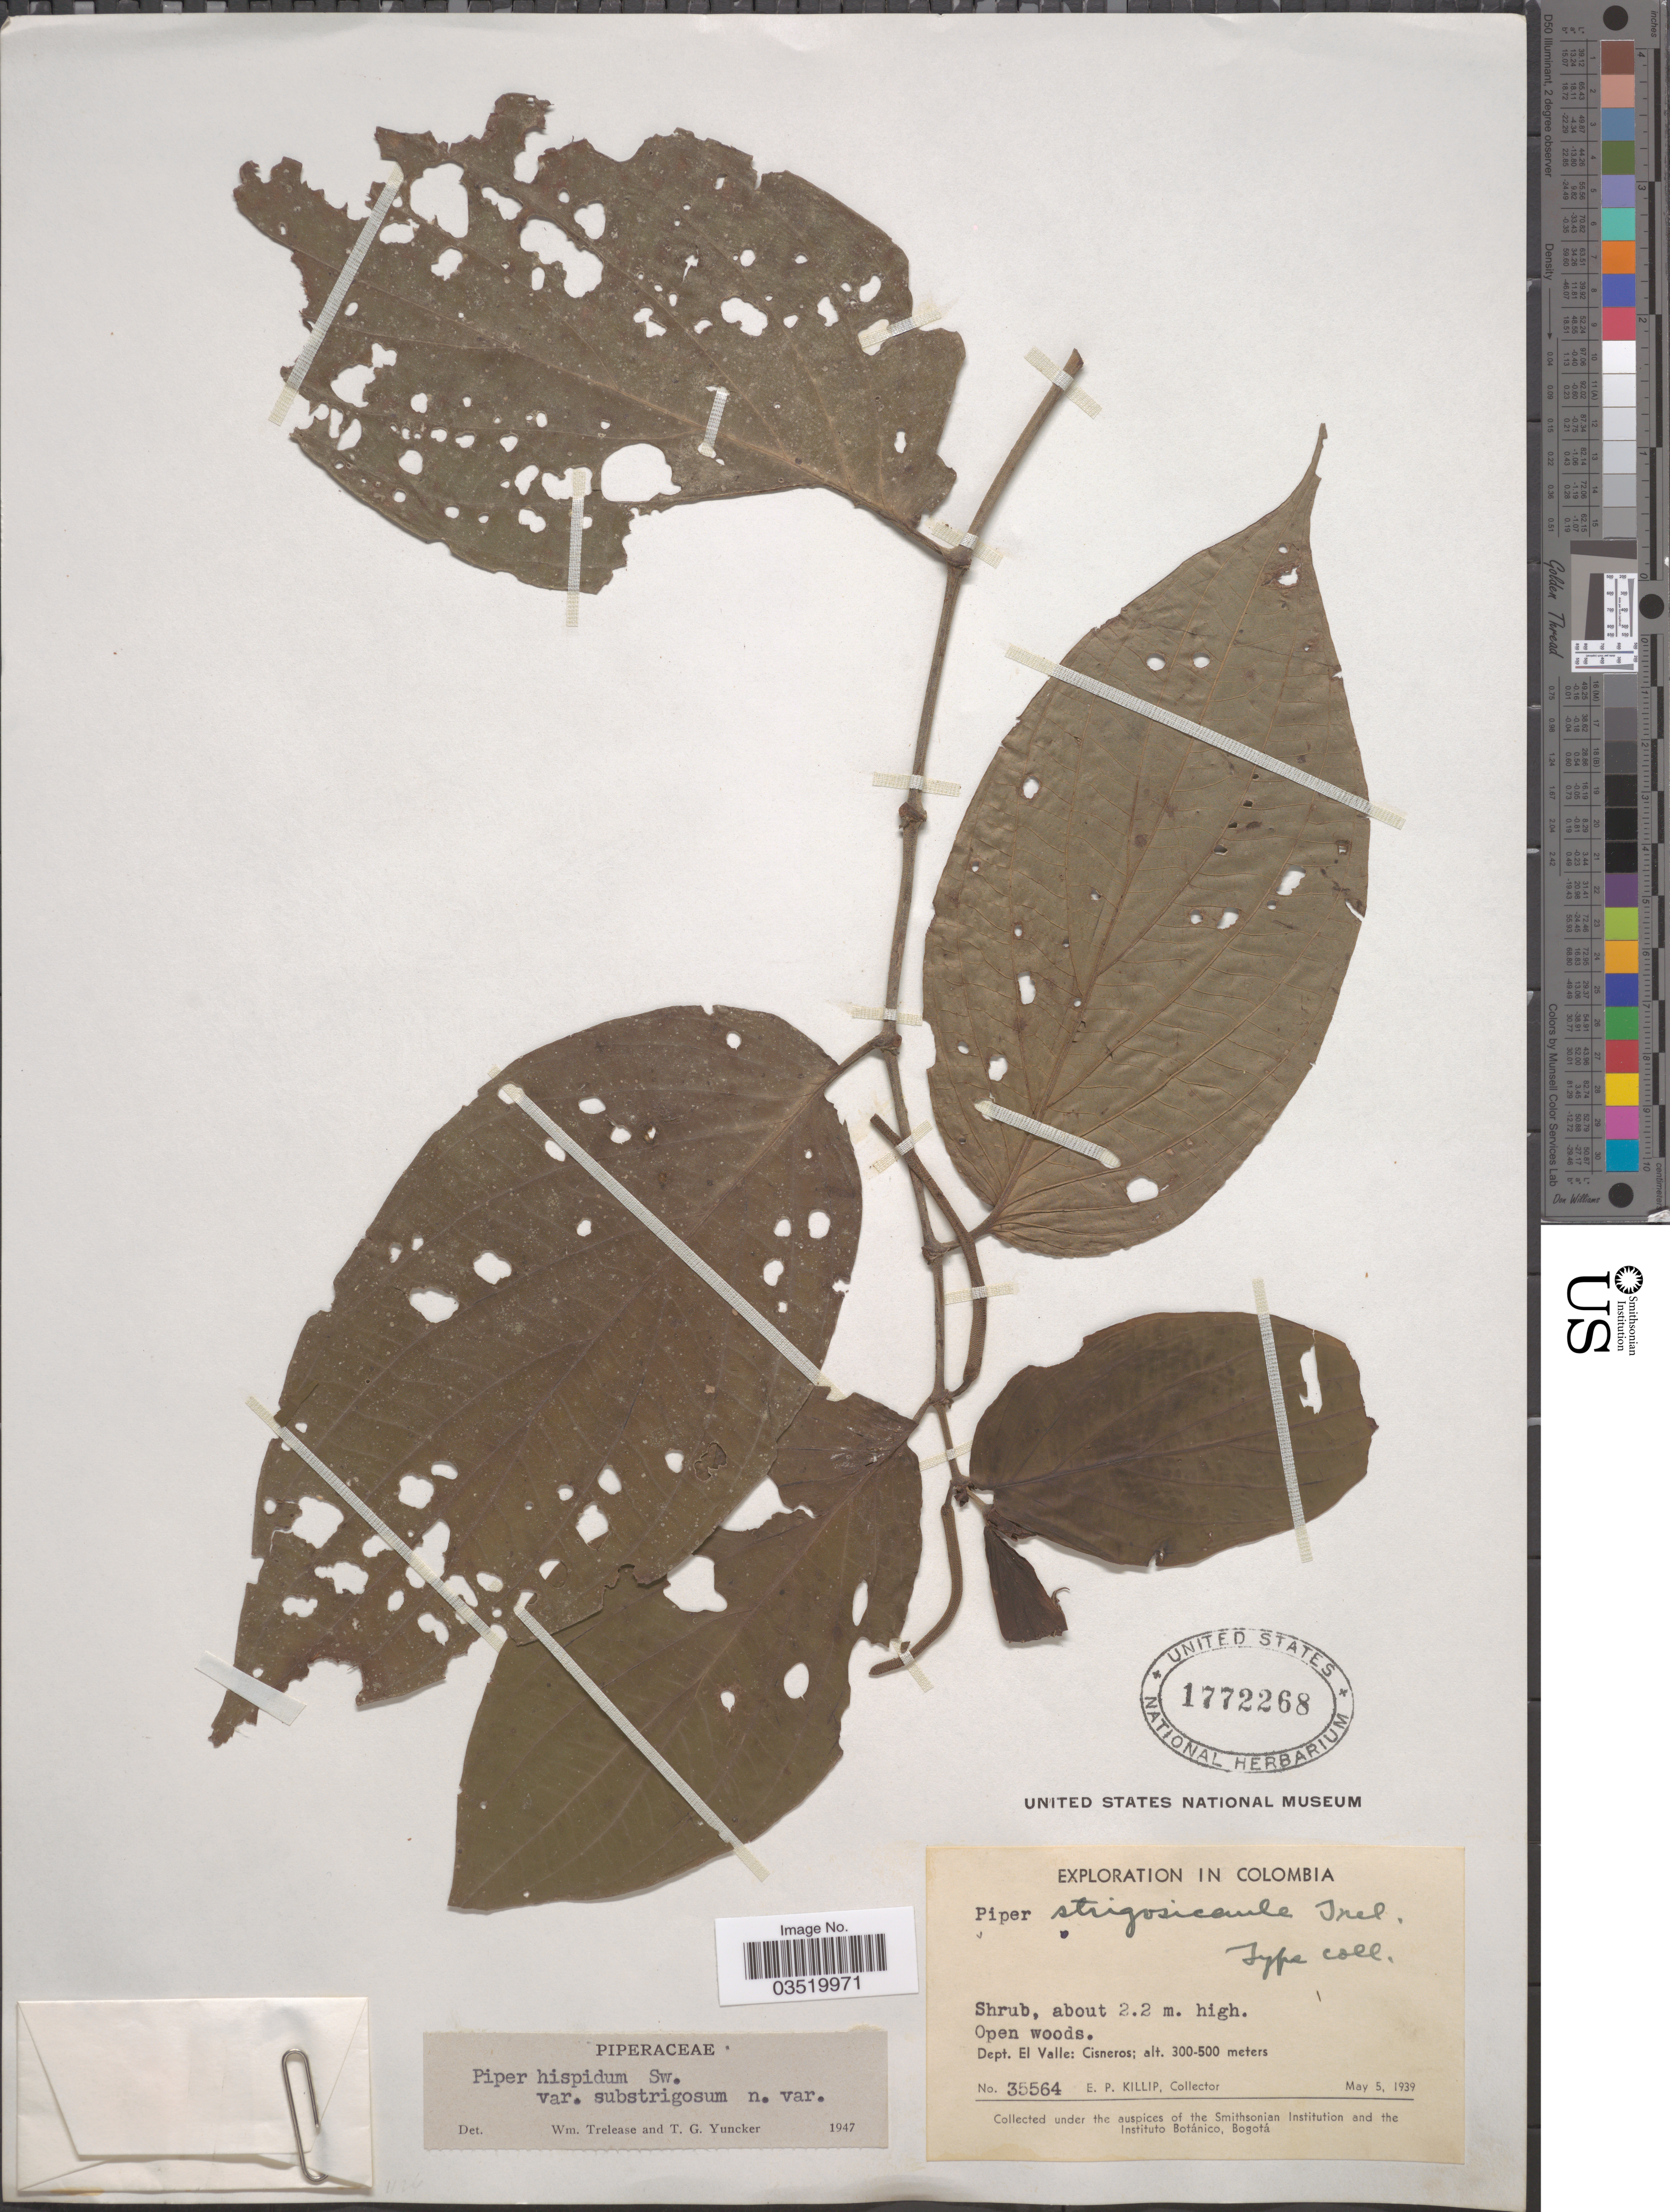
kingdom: Plantae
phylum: Tracheophyta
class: Magnoliopsida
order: Piperales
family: Piperaceae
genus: Piper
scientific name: Piper hispidum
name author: Sw.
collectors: E. P. Killip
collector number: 35564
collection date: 1939-05-05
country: Colombia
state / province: Valle del Cauca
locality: Dept. El Valle: Cisneros.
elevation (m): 300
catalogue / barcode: US 1772268